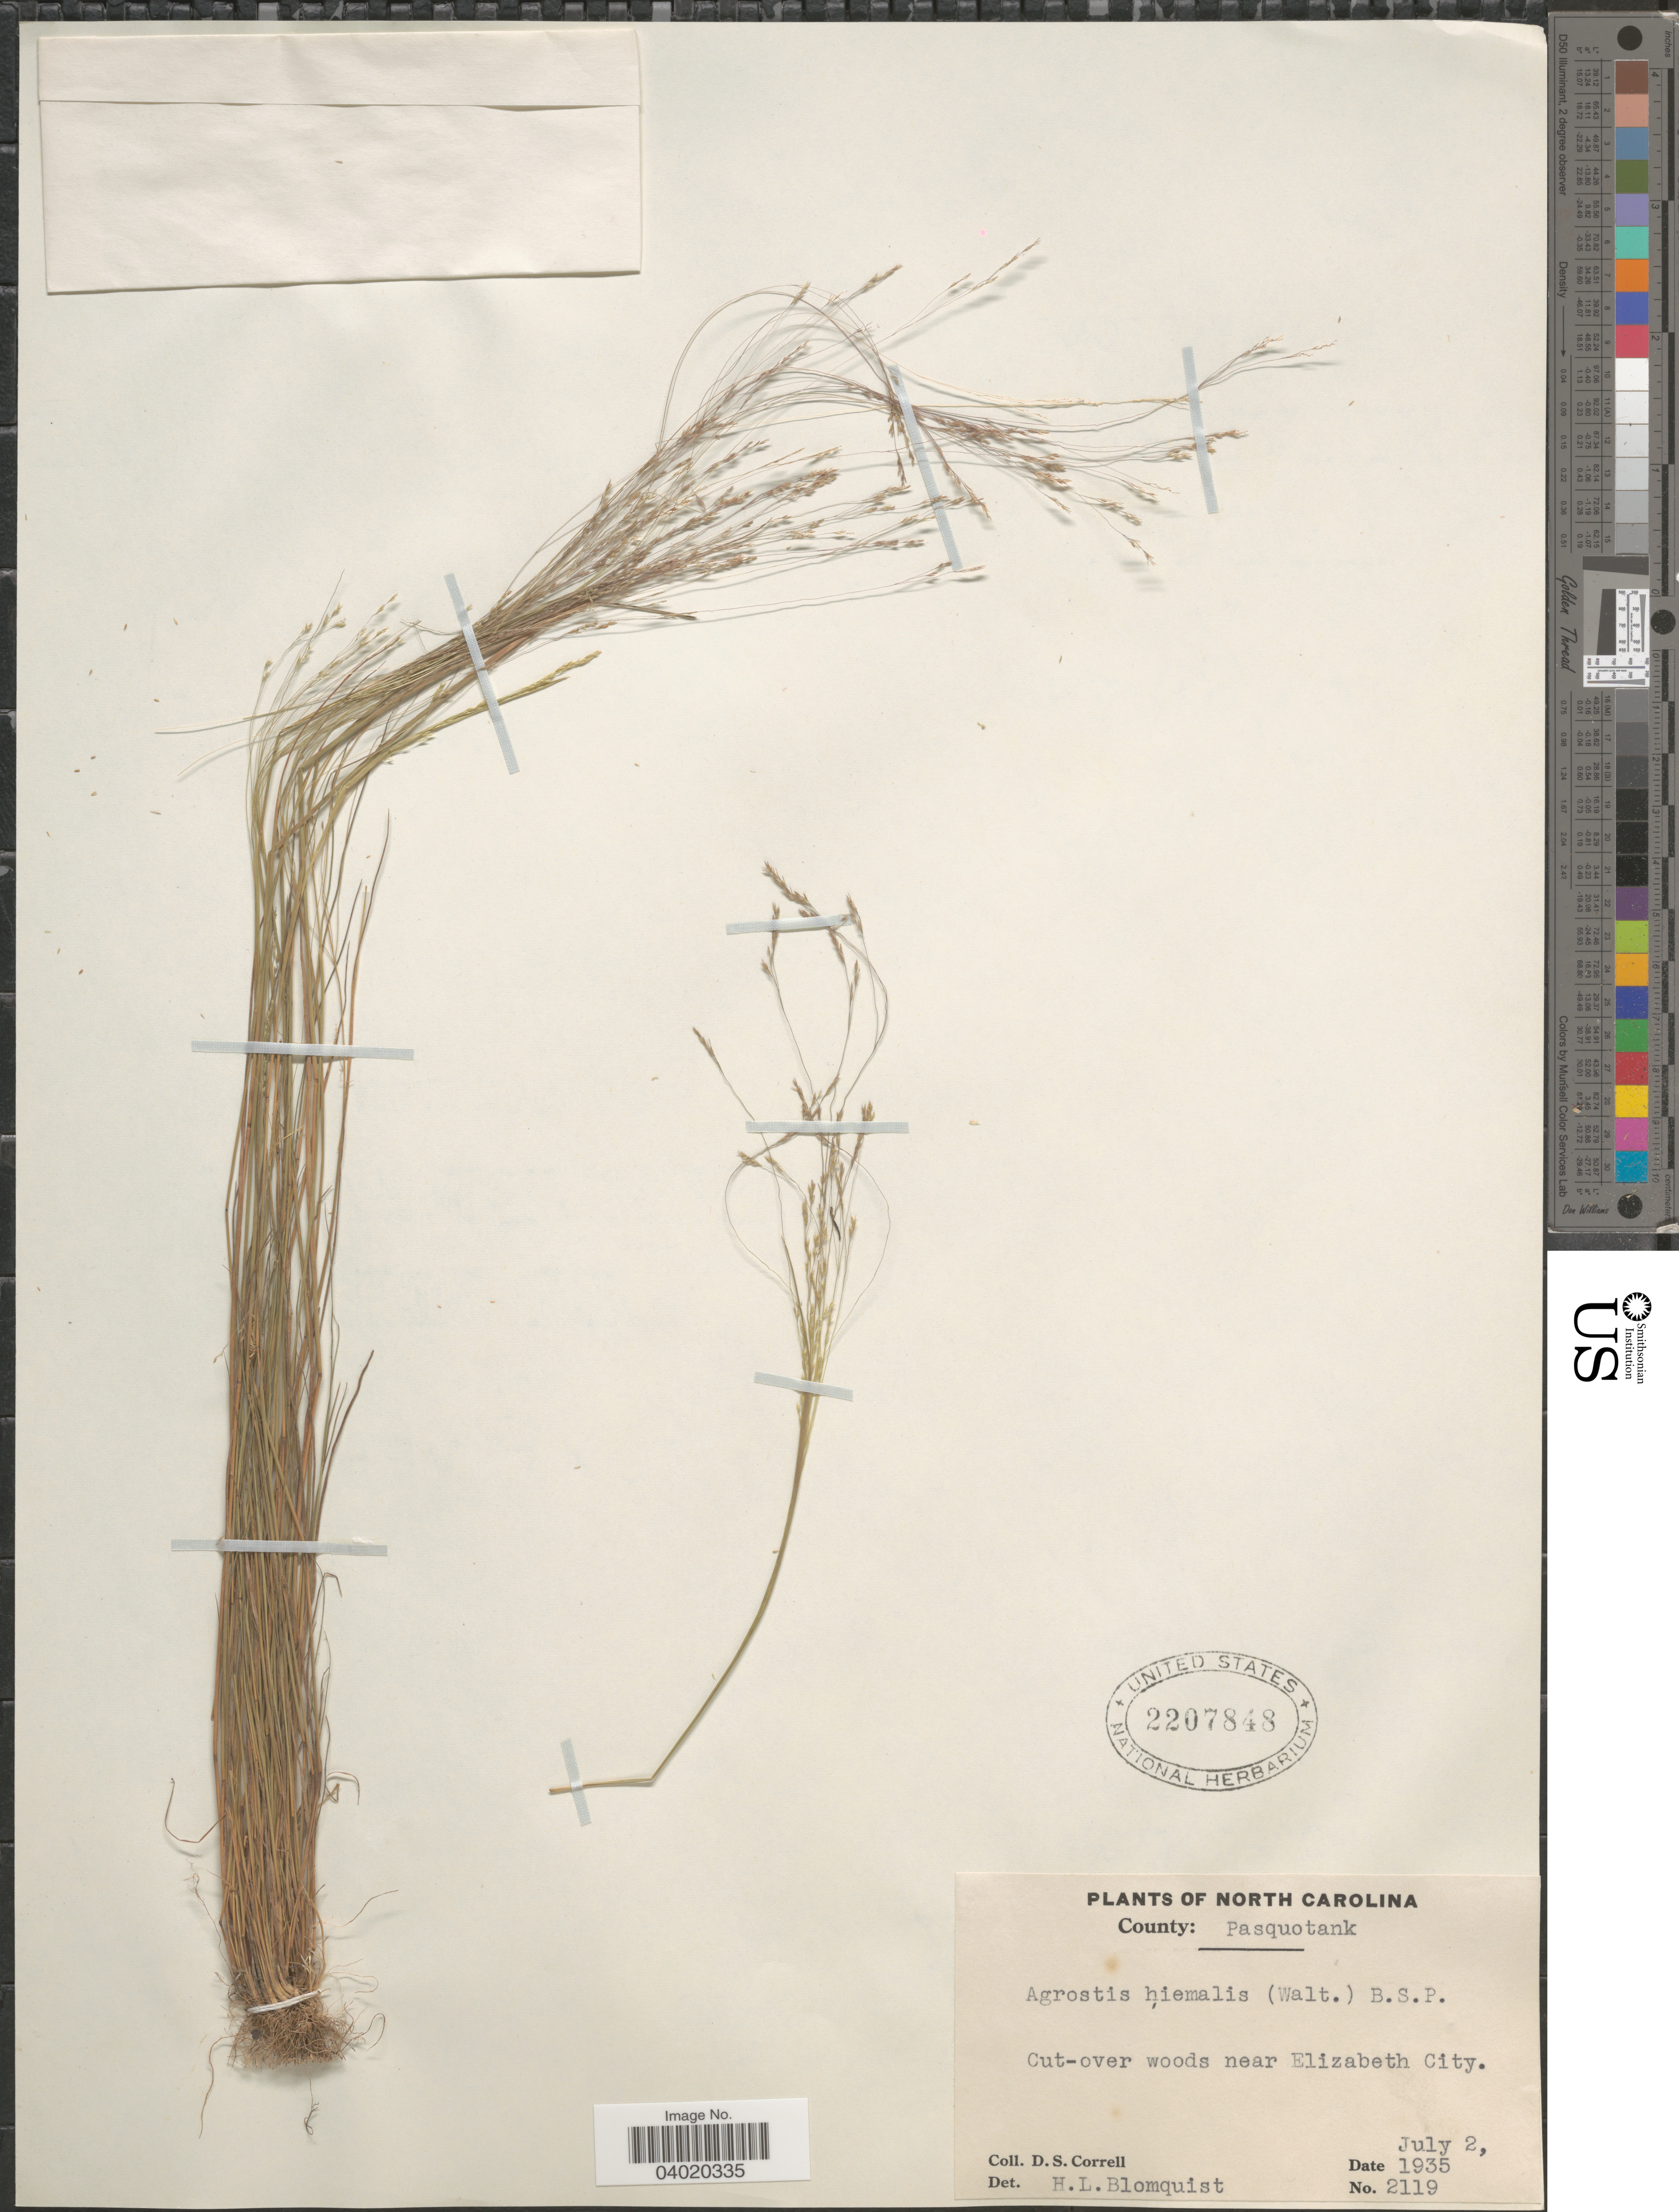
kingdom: Plantae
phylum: Tracheophyta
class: Liliopsida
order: Poales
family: Poaceae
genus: Agrostis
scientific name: Agrostis hyemalis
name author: (Walter) Britton et al.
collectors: D. S. Correll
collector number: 2119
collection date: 1935-07-02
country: United States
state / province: North Carolina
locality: County: Pasquotank. Near Elizabeth City.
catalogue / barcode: US 2207848